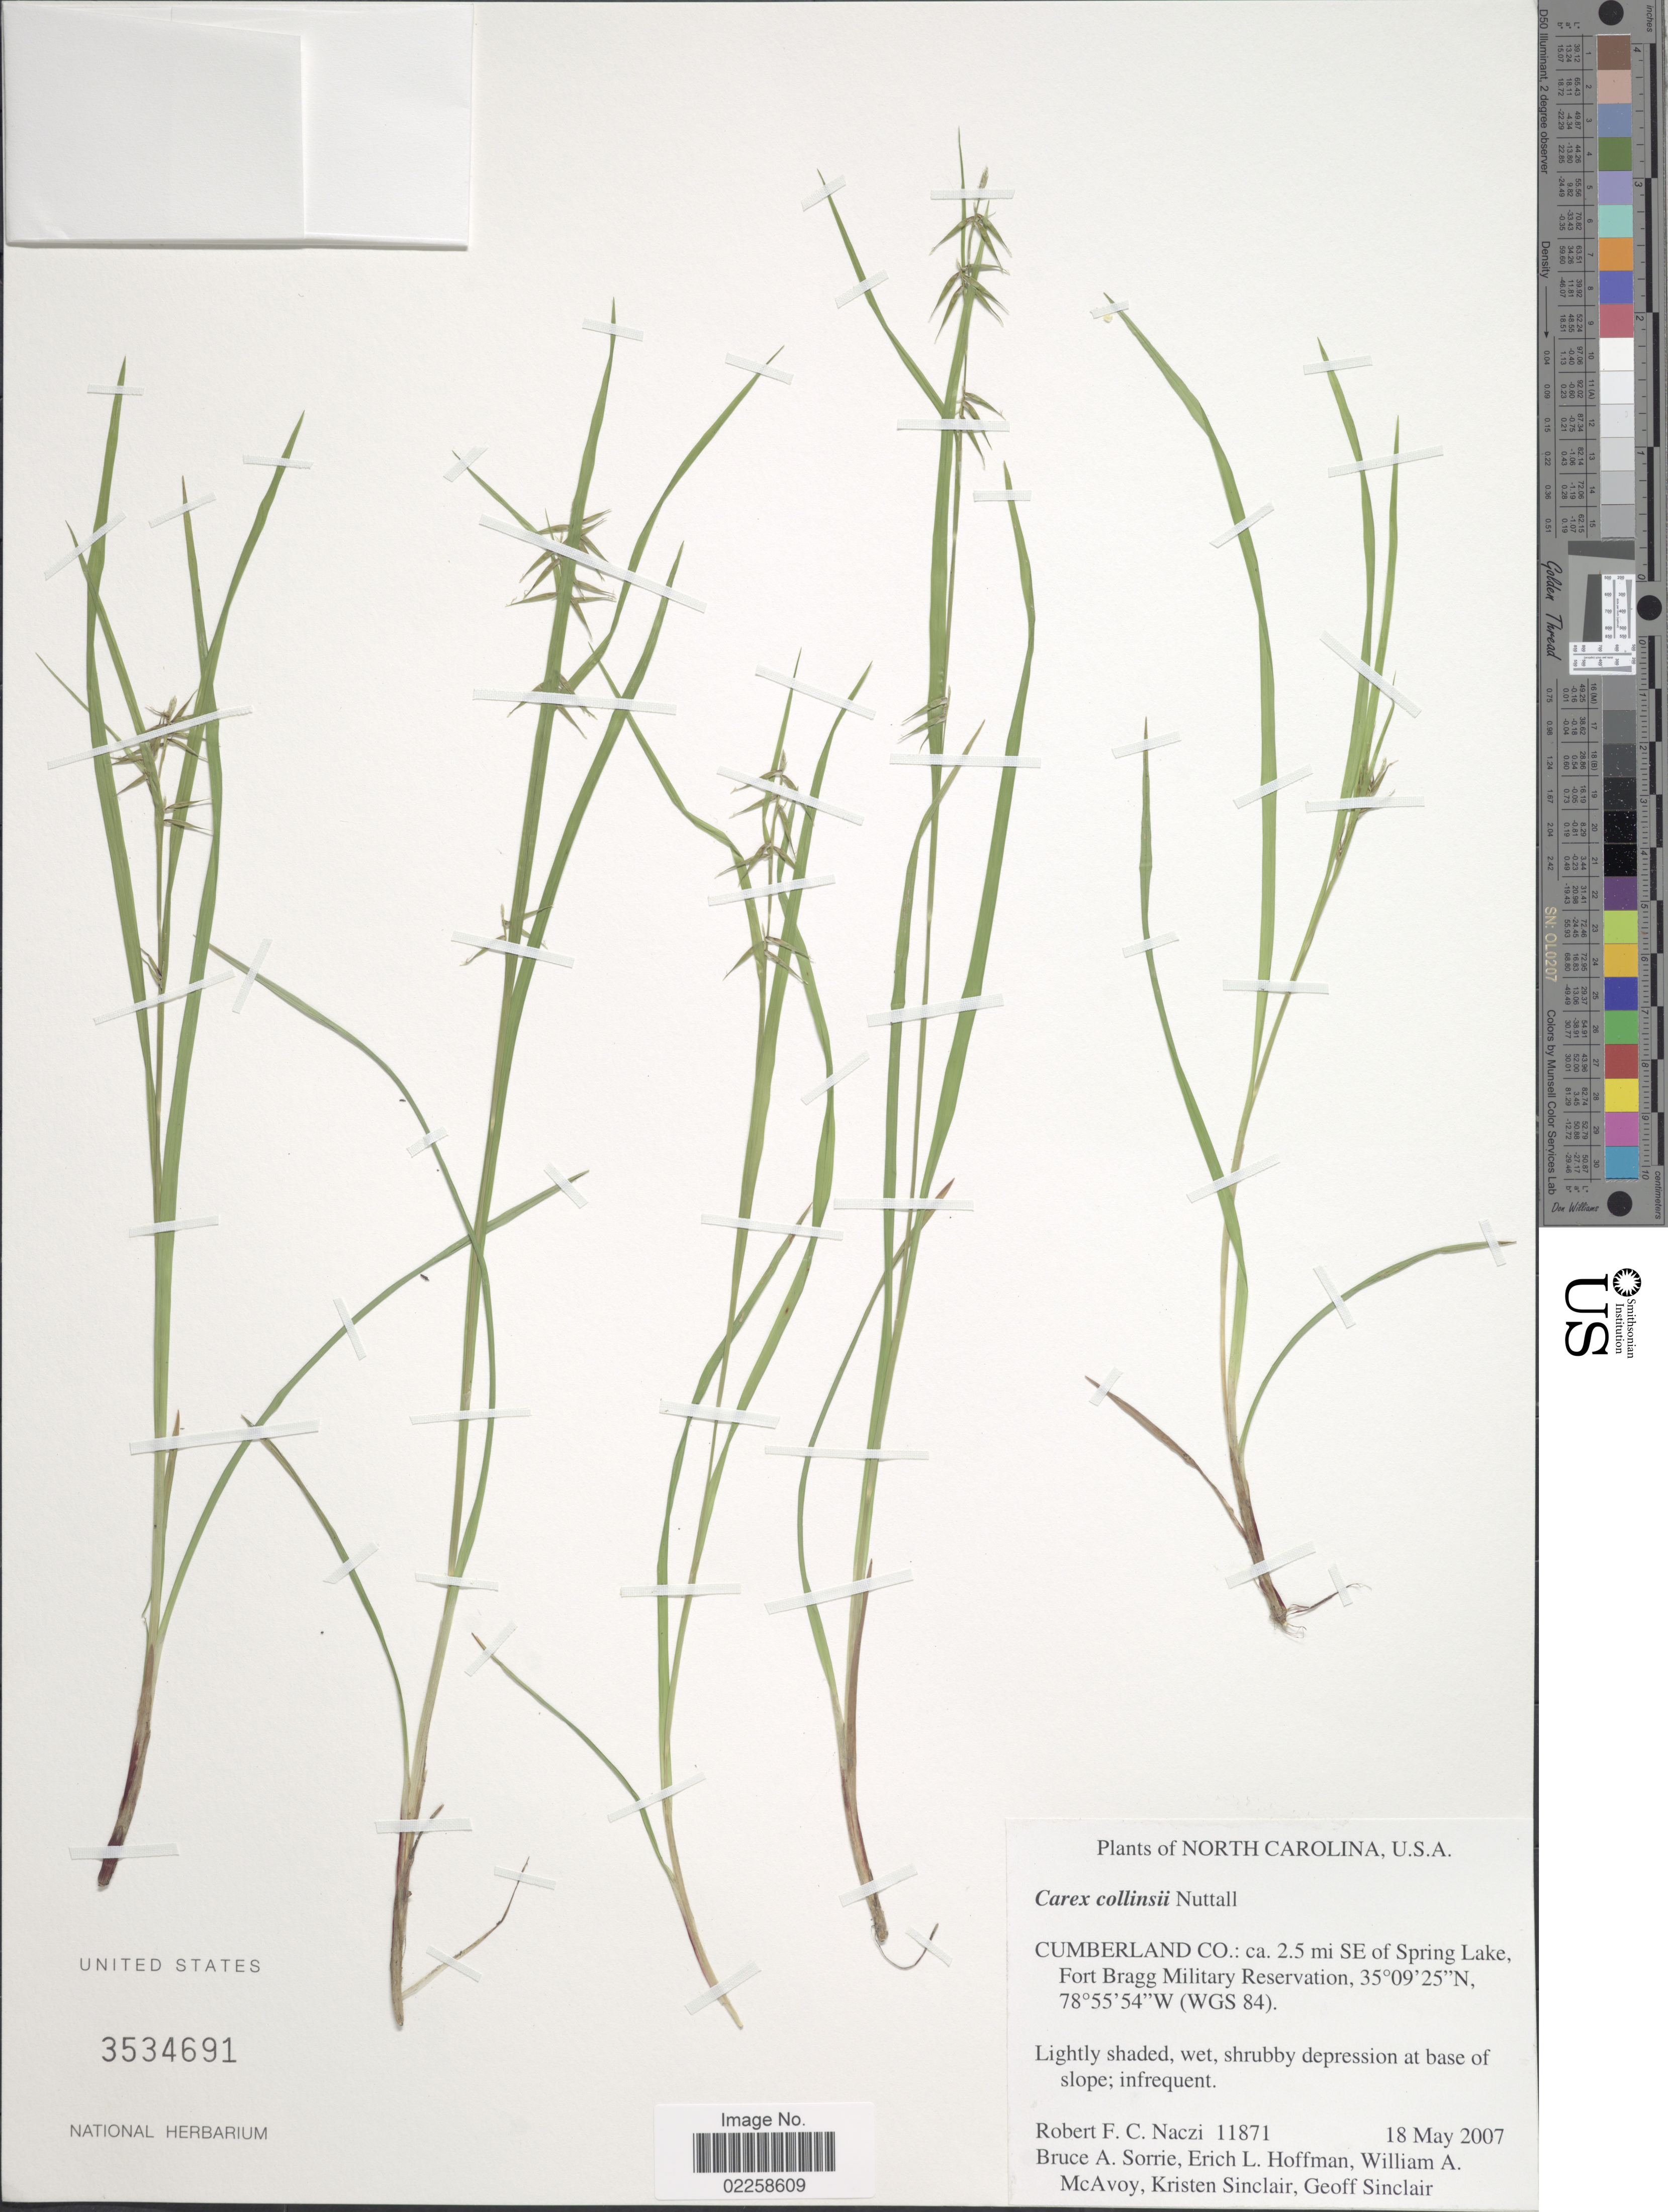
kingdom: Plantae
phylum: Tracheophyta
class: Liliopsida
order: Poales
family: Cyperaceae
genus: Carex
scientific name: Carex collinsii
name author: Nutt.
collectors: R. F. C. Naczi, B. Sorrie, E. D. Hoffman, W. McAvoy & et al.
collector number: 11871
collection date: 2007-05-18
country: United States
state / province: North Carolina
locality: Cumberland Co.: ca. 2.5 mi SE of Spring Lake, Fort Bragg Military Reservation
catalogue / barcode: US 3534691